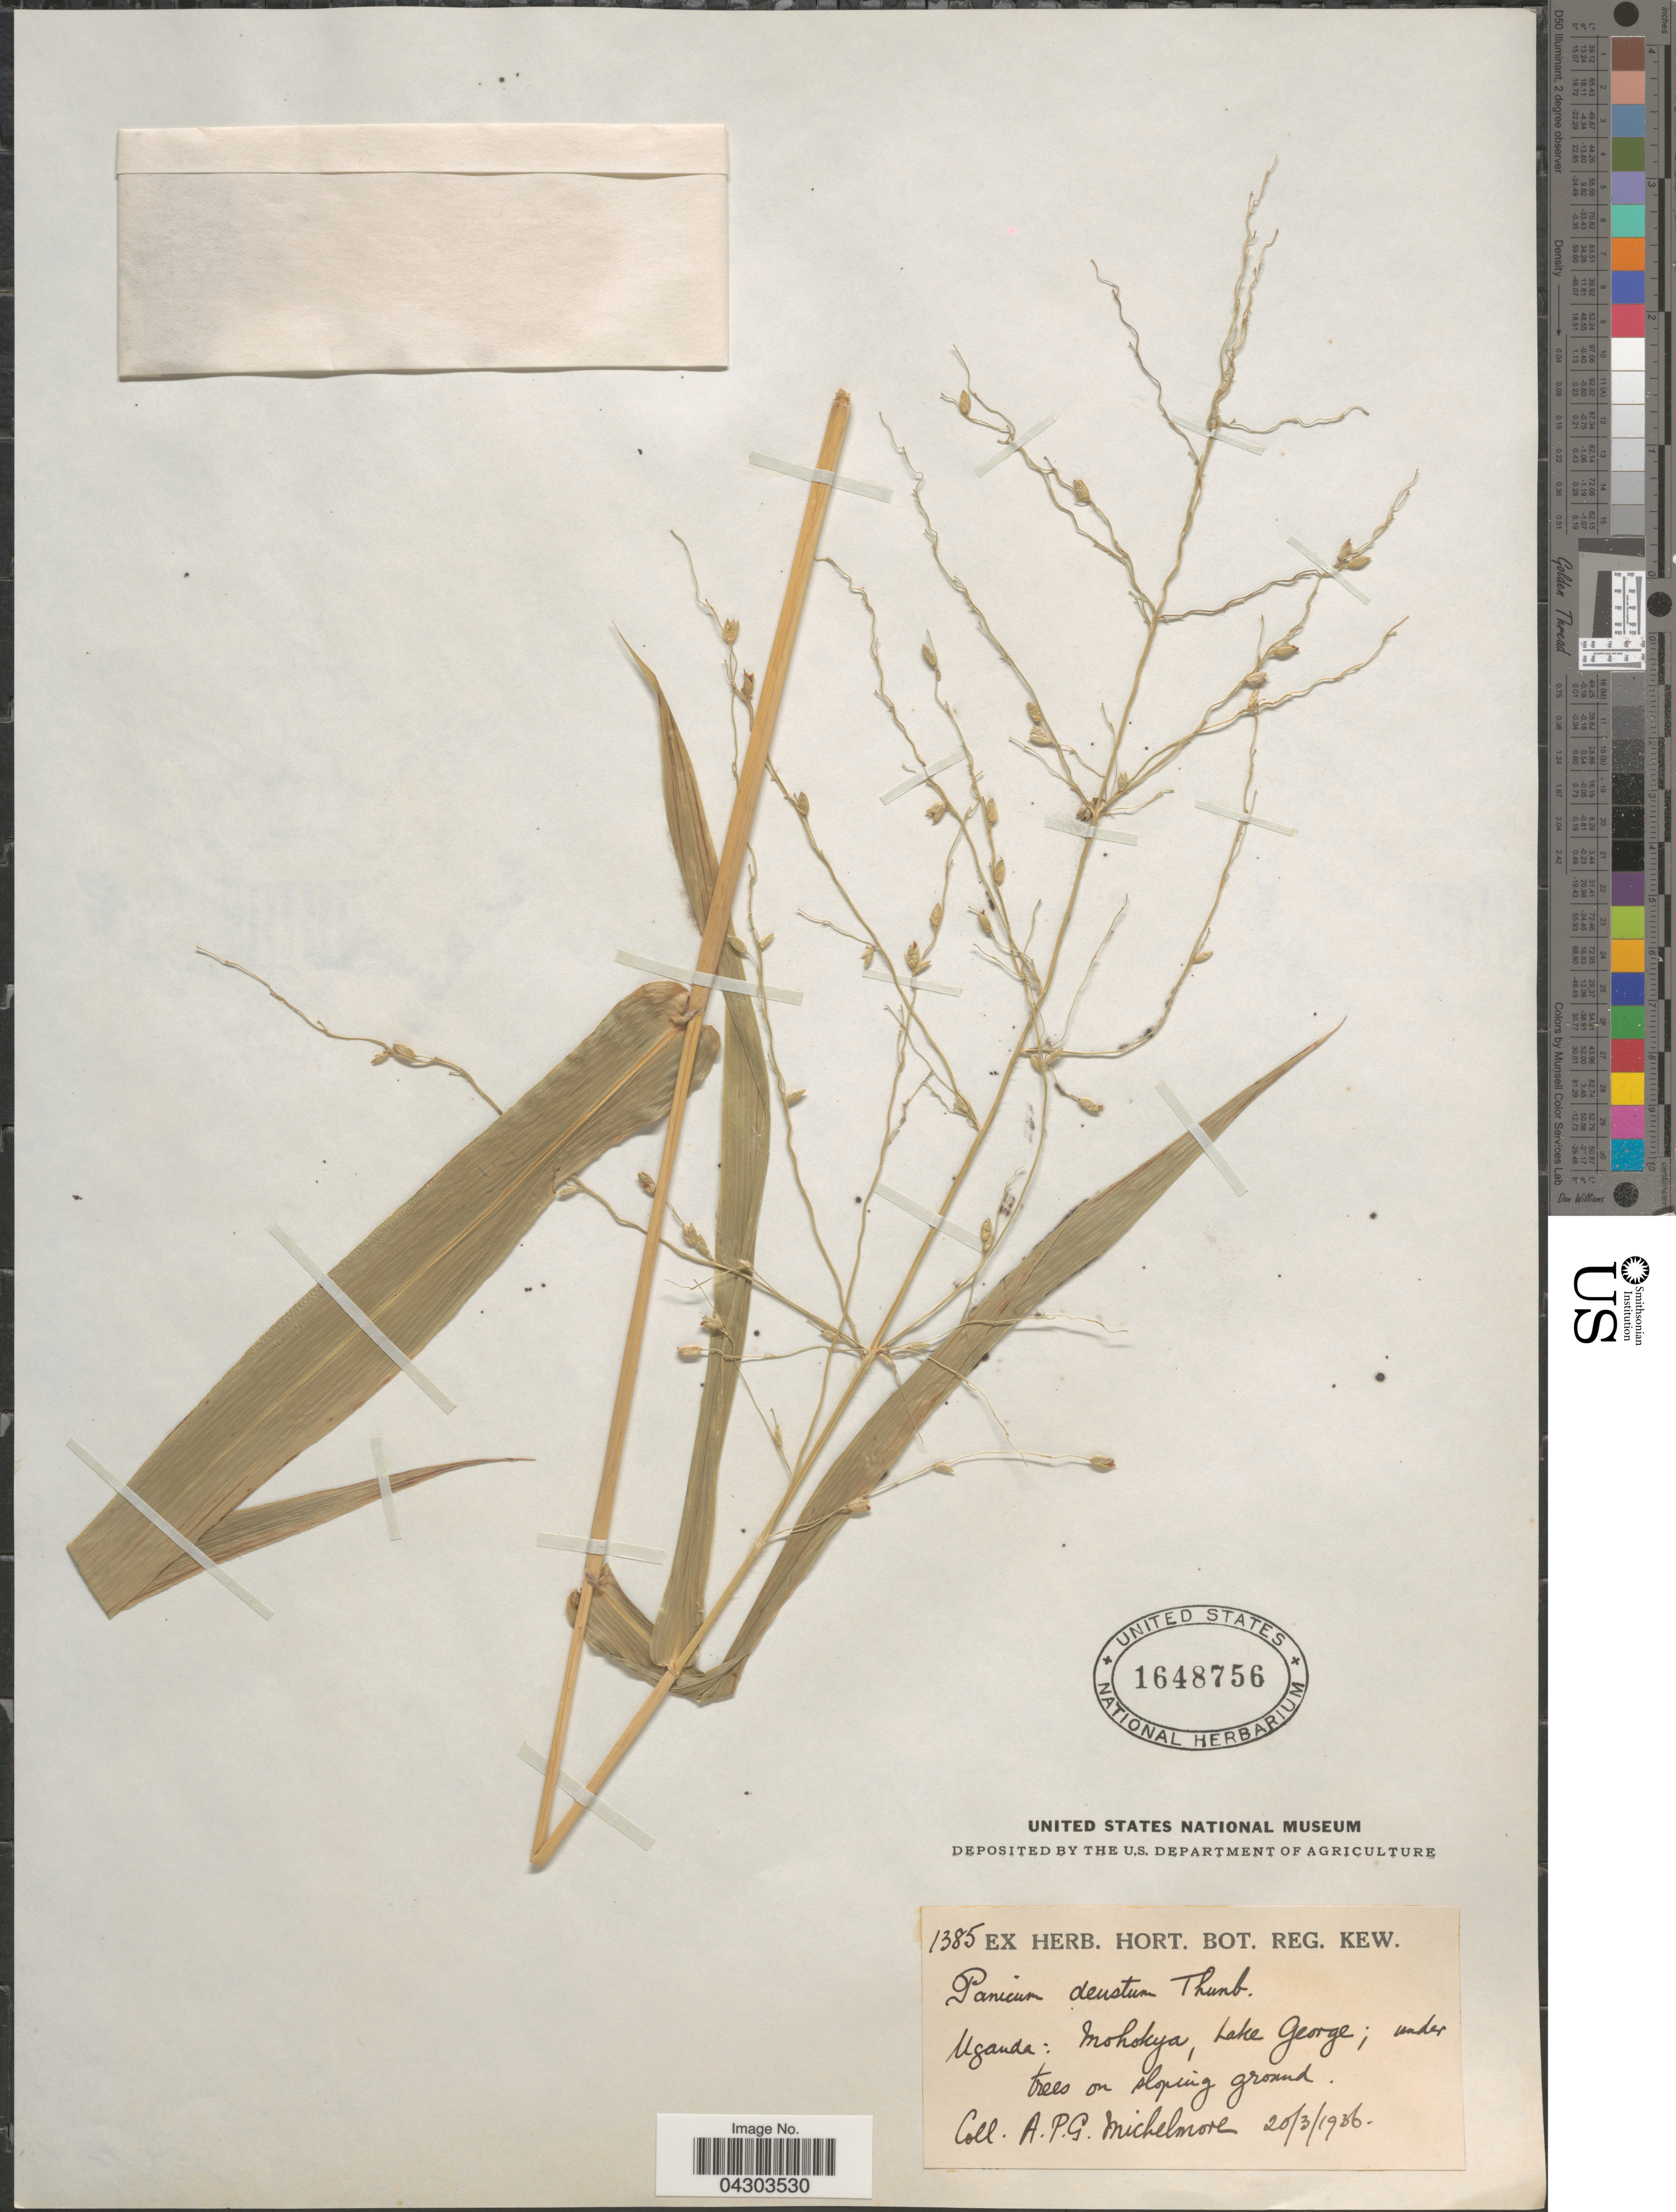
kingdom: Plantae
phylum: Tracheophyta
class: Liliopsida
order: Poales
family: Poaceae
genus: Panicum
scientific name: Panicum deustum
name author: Thunb.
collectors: A. Michelmore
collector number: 1385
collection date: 1936-03-20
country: Uganda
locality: Mohokya, Lake George; under trees on sloping ground.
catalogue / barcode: US 1648756